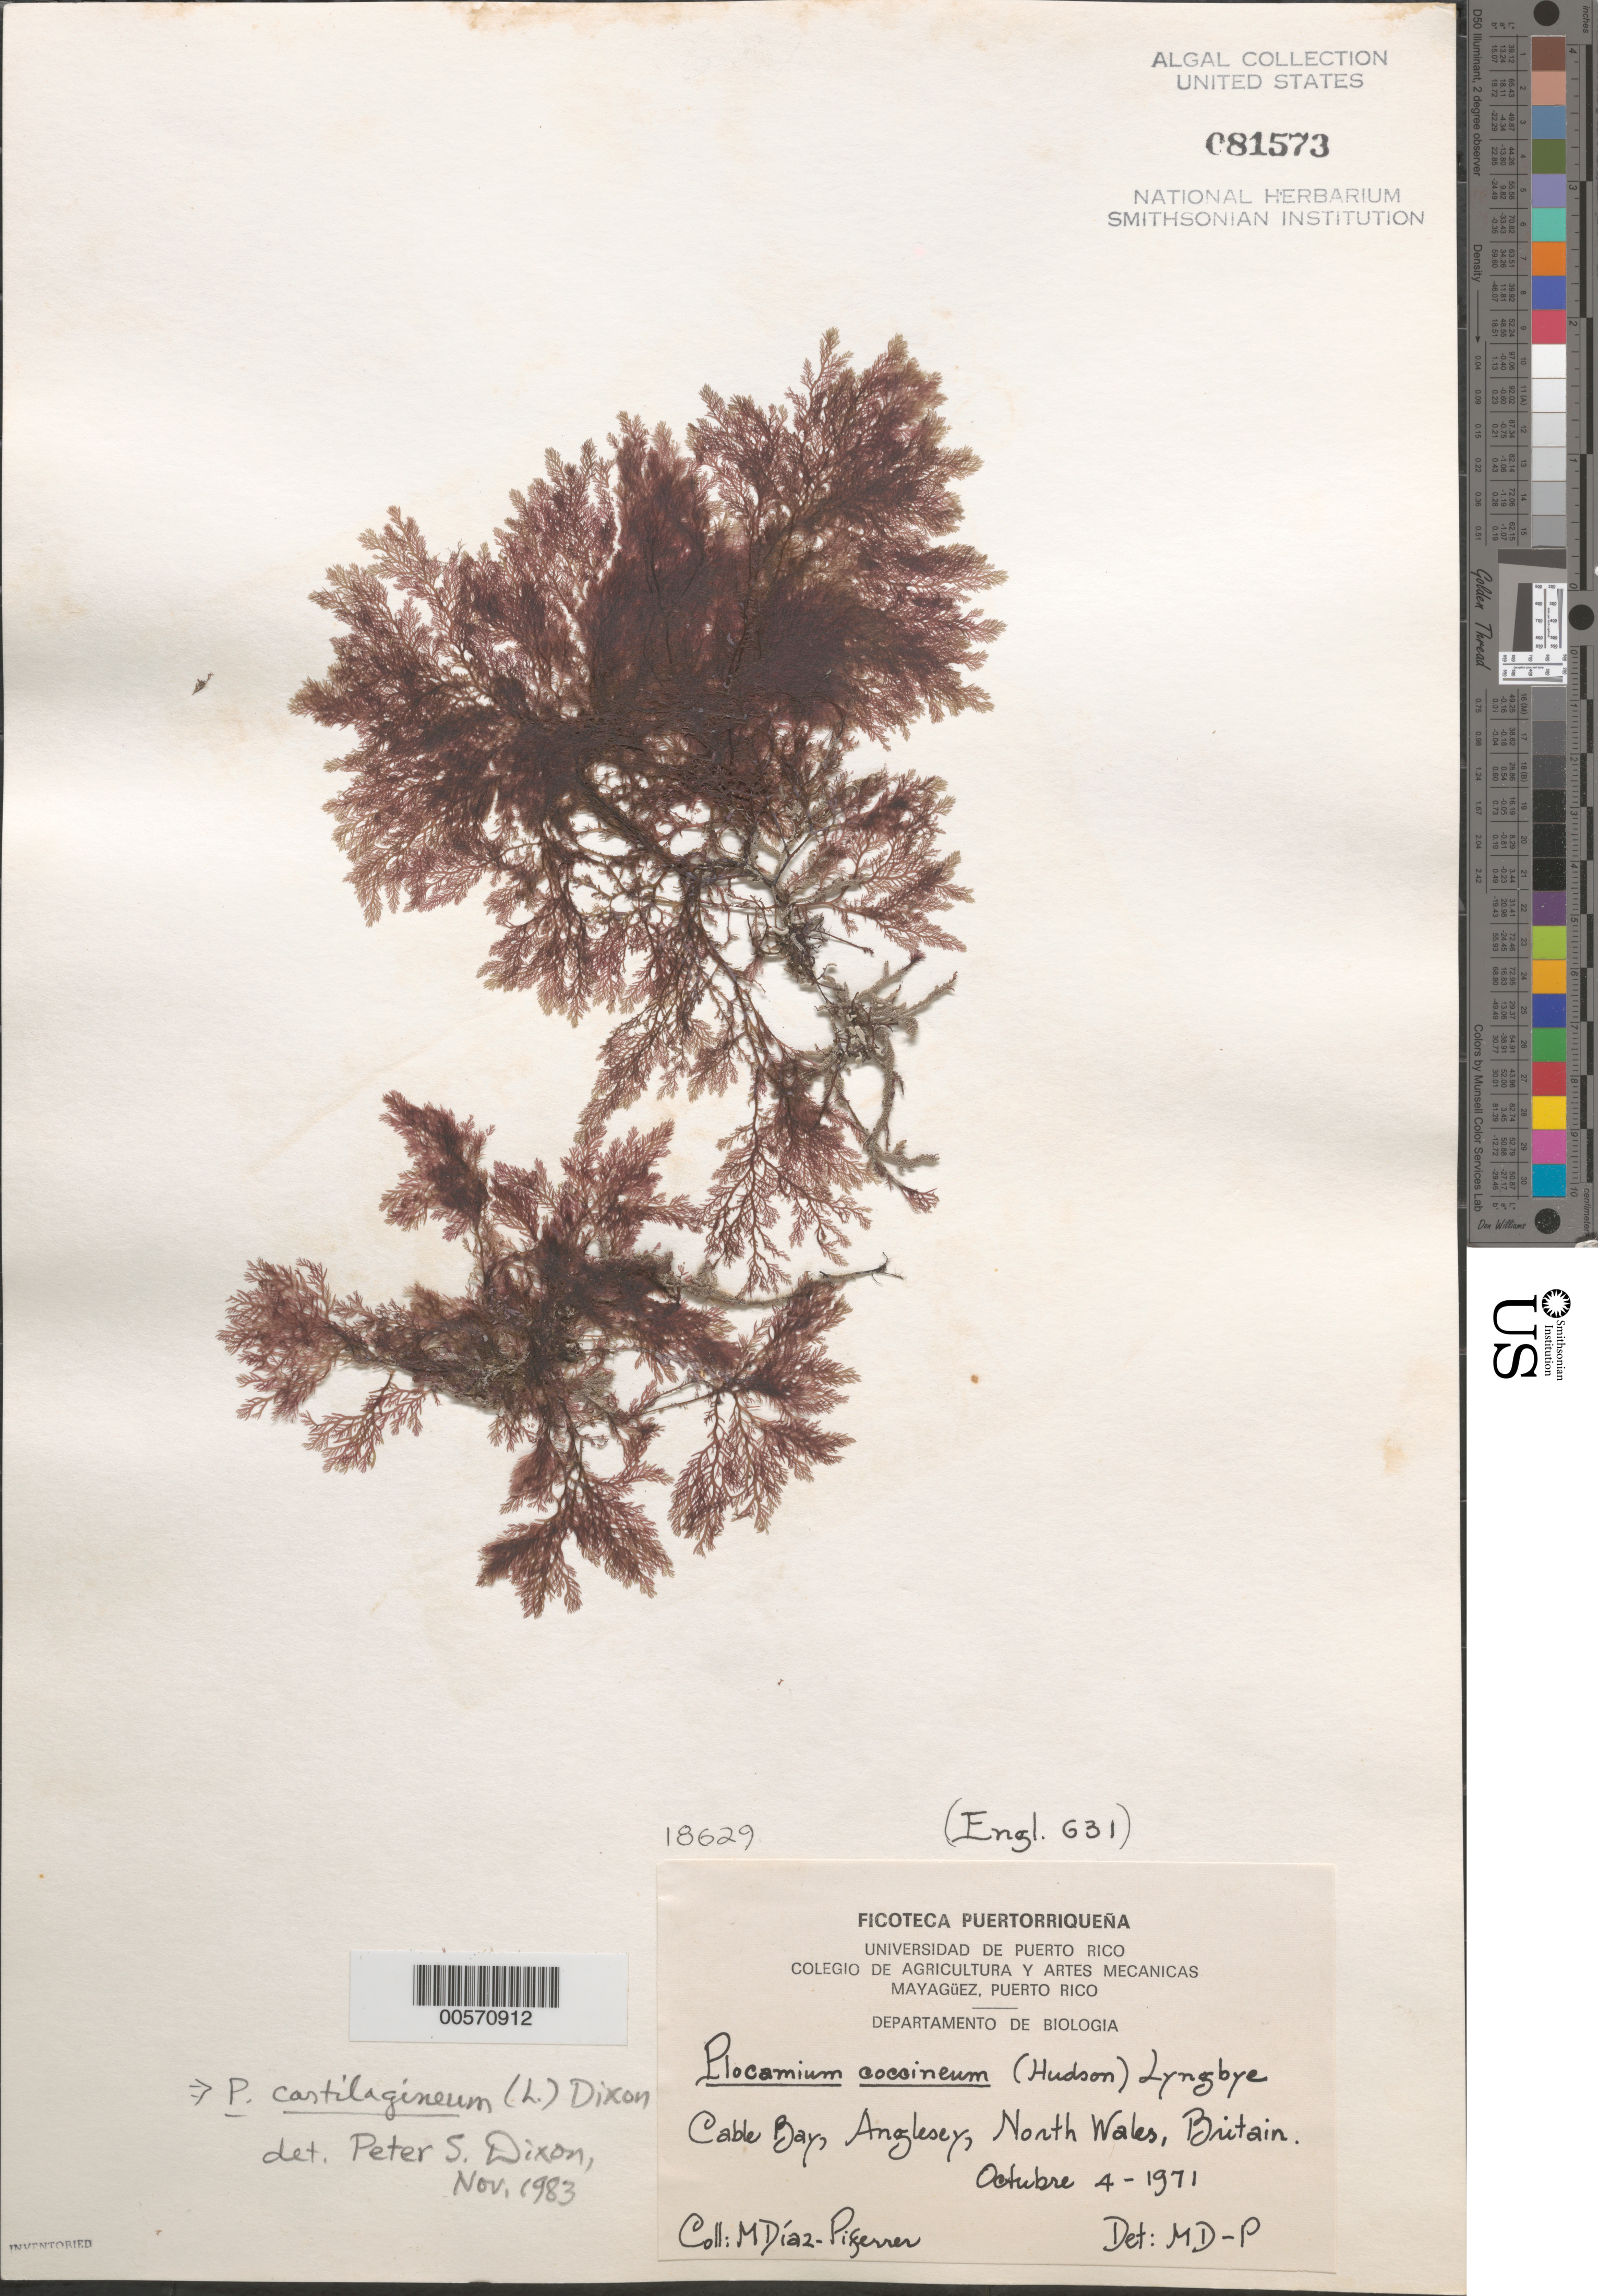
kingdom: Plantae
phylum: Rhodophyta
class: Florideophyceae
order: Plocamiales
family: Plocamiaceae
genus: Plocamium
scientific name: Plocamium cartilagineum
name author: (L.) P.S. Dixon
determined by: Dixon, P. S.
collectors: M. Diaz-Piferrer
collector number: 18629 & ENGL. 631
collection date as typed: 04 Oct 1971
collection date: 1971-10-04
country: United Kingdom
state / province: Wales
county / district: Gwynedd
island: Anglesey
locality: Cable Bay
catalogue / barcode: US 81573